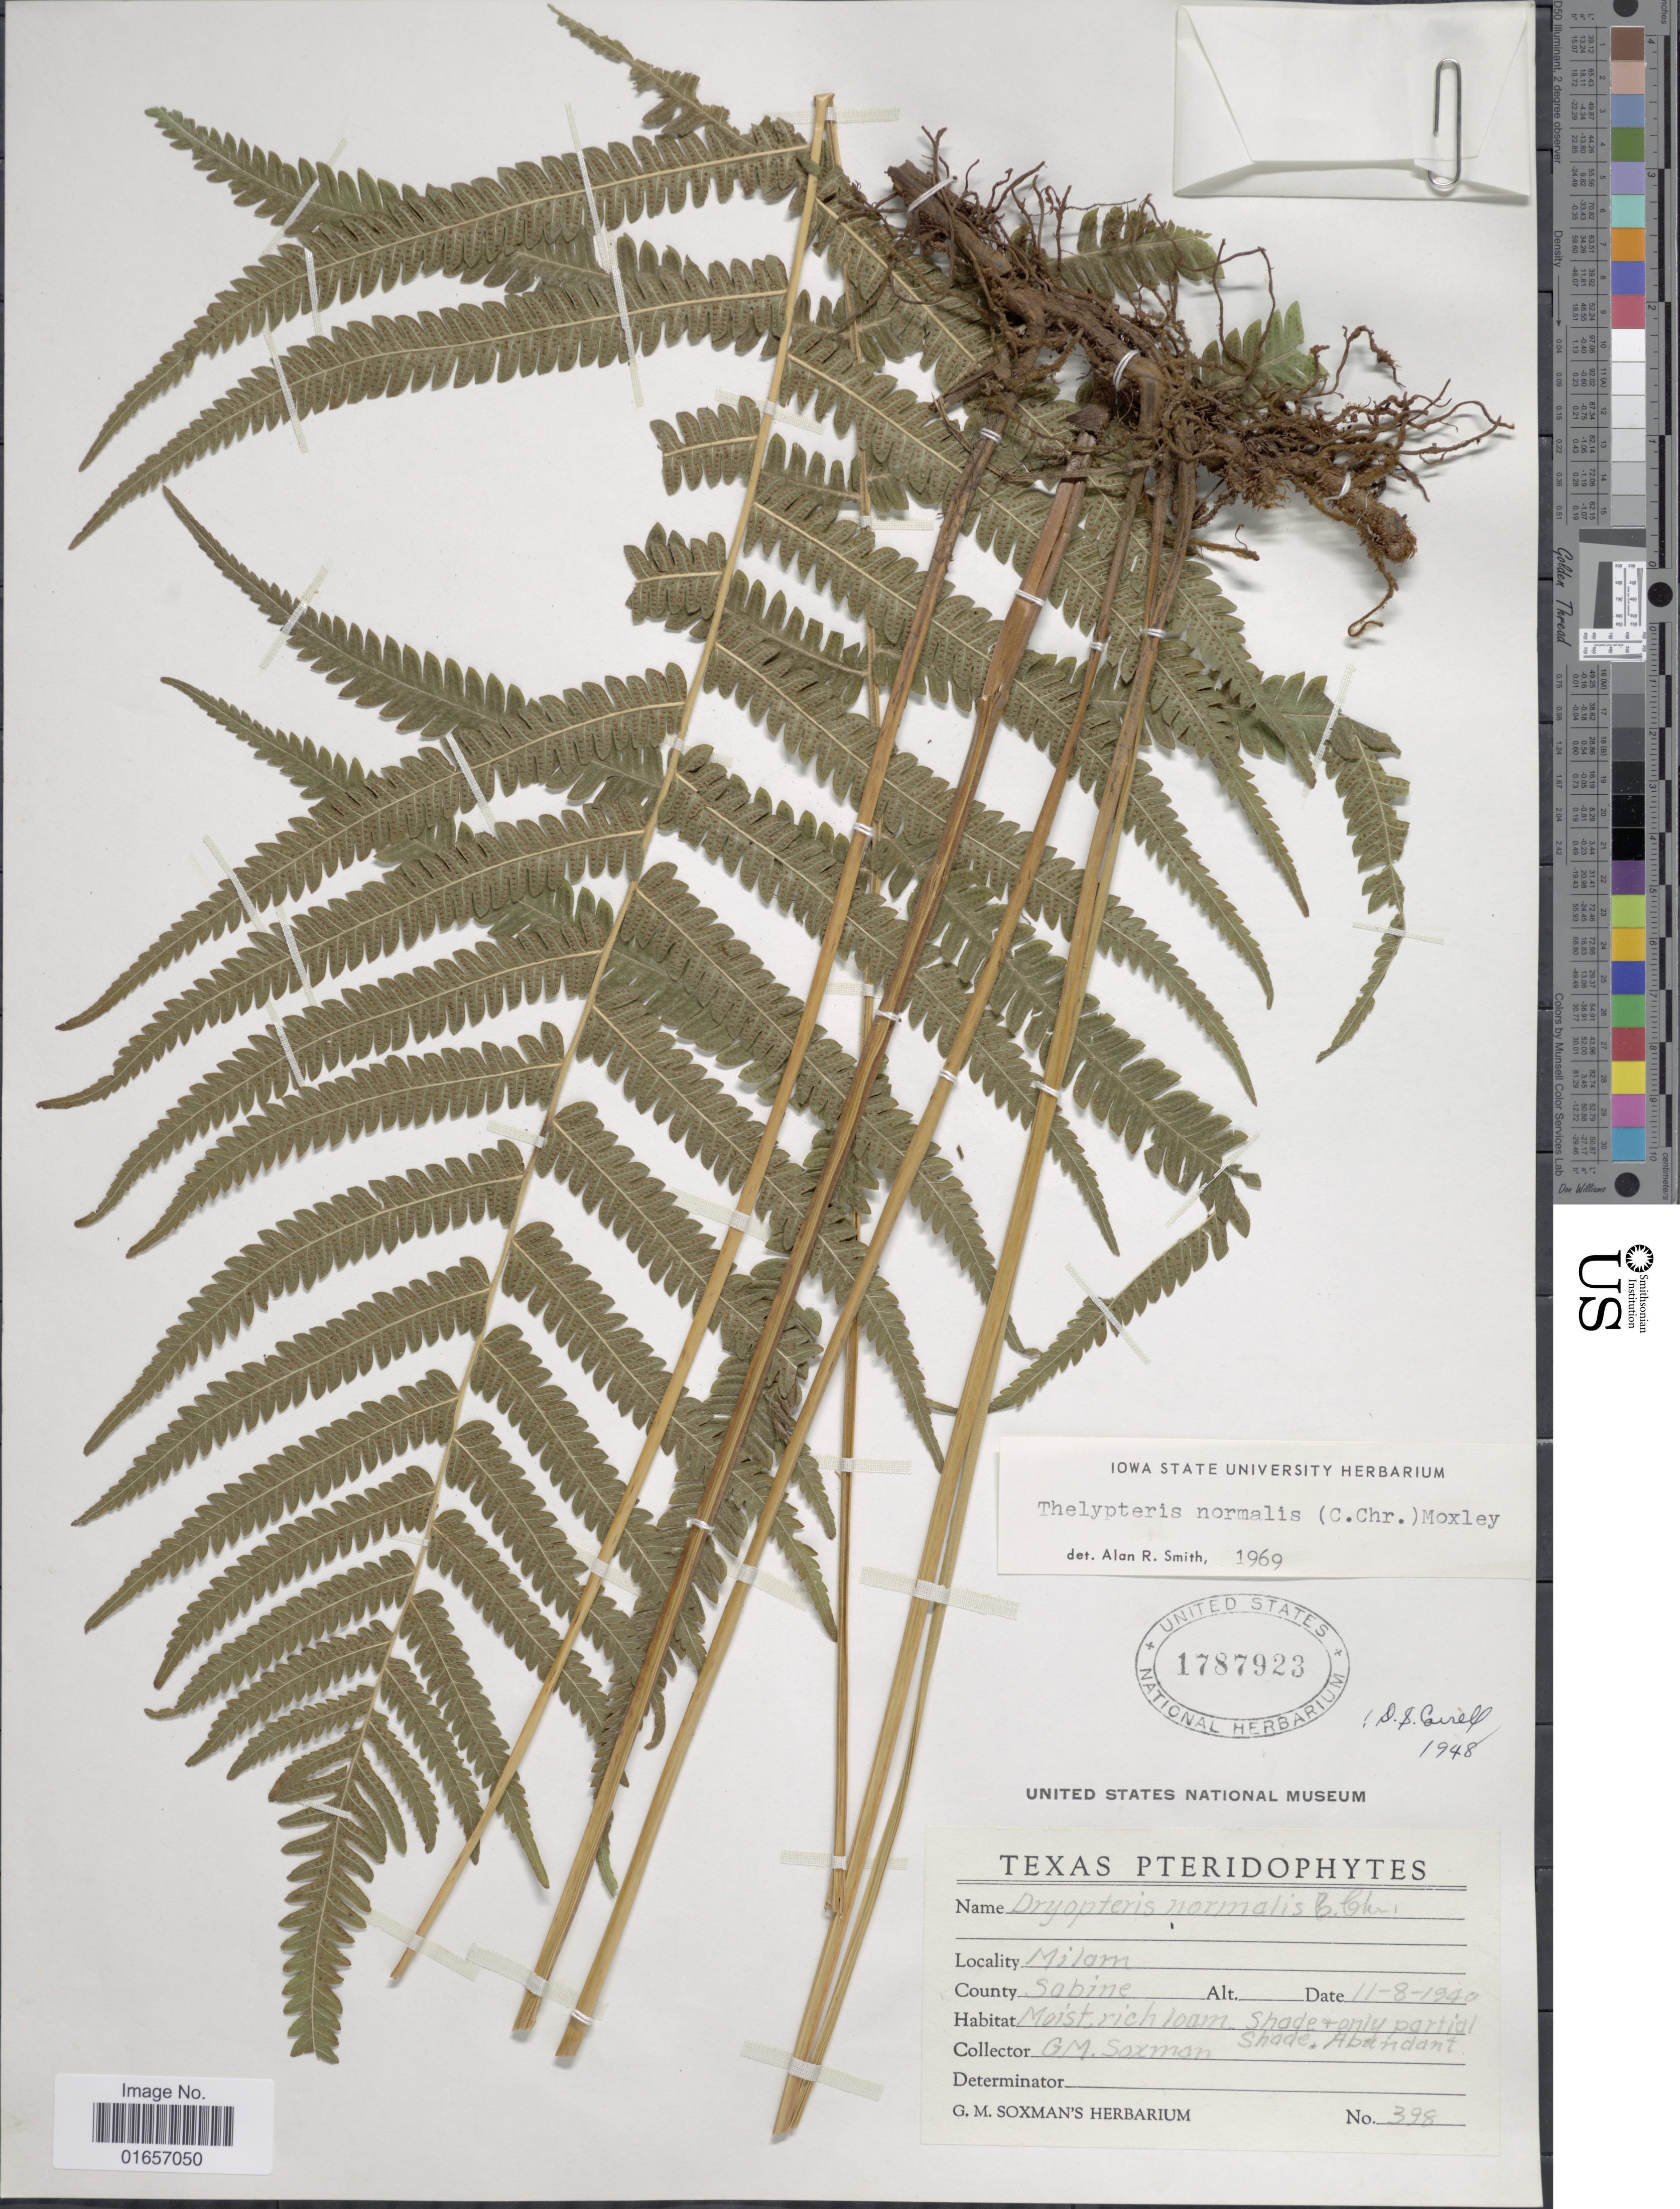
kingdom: Plantae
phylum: Tracheophyta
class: Polypodiopsida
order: Polypodiales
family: Thelypteridaceae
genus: Christella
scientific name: Christella kunthii comb. ined.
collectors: G. Soxman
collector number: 398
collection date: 1940-11-08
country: United States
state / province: Texas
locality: Milam, County Sabine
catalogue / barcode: US 1787923